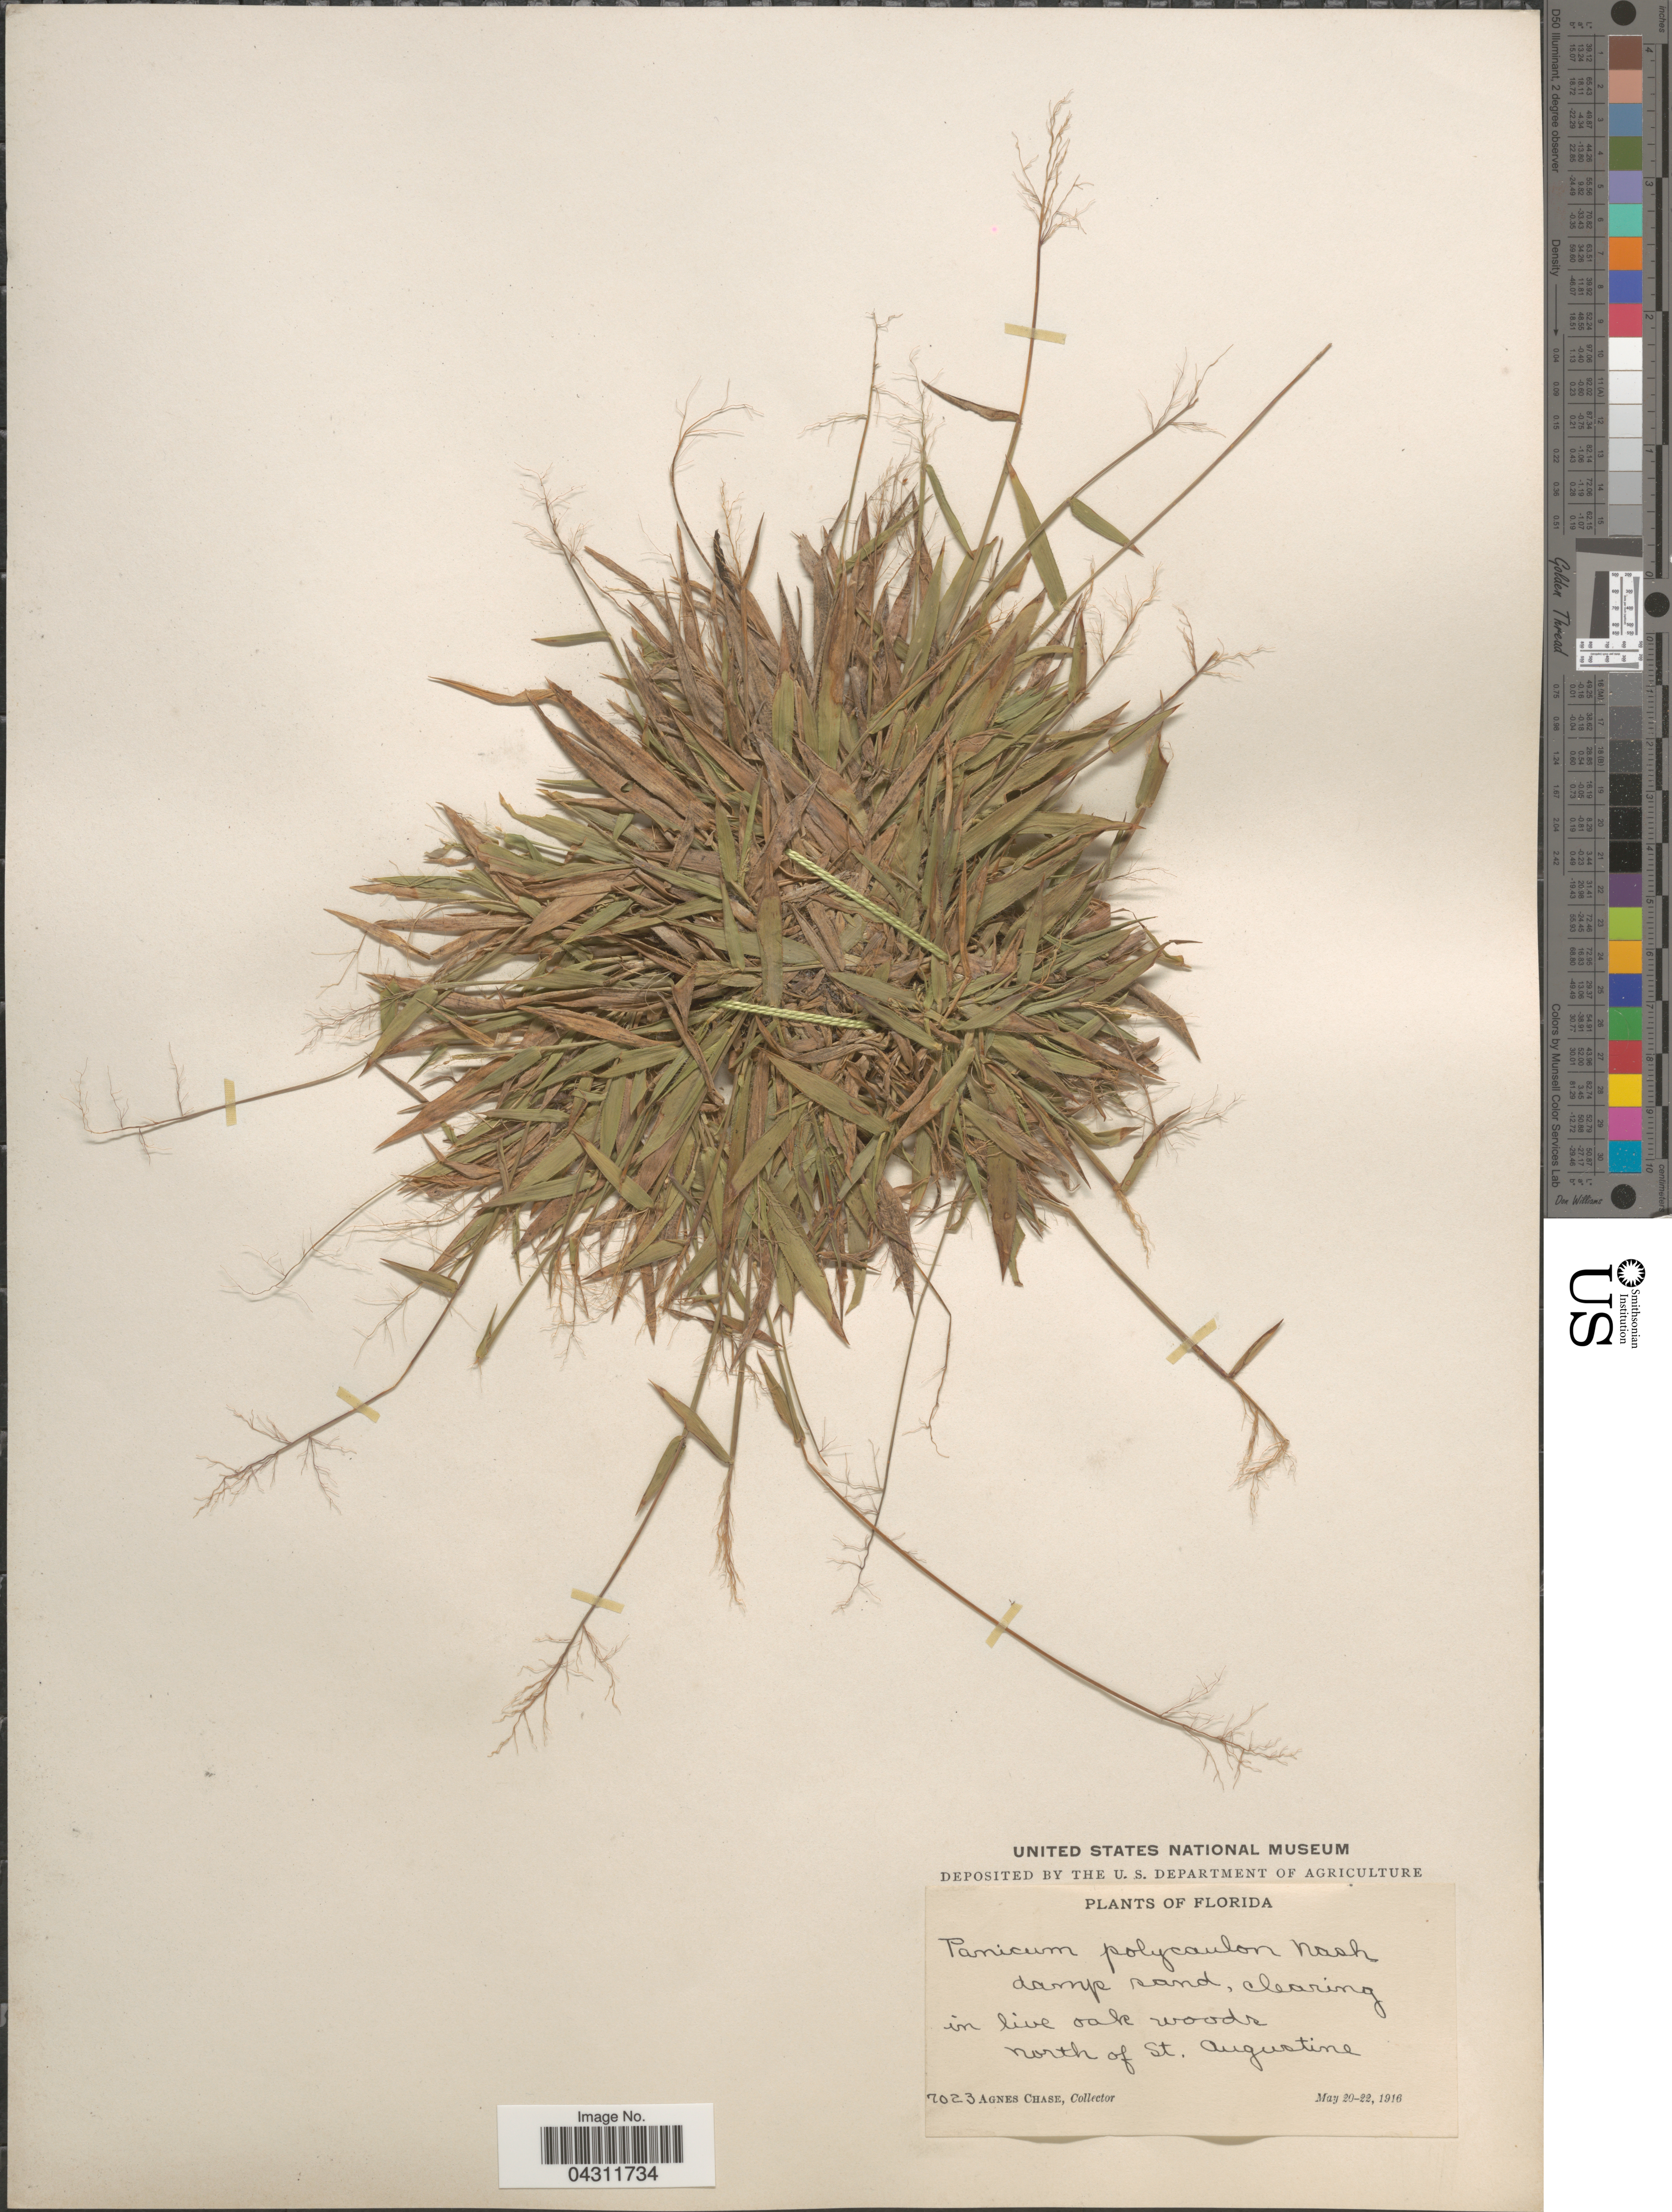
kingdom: Plantae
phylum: Tracheophyta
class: Liliopsida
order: Poales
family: Poaceae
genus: Dichanthelium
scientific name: Dichanthelium strigosum var. glabrescens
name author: (Griseb.) Freckmann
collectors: A. Chase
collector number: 7023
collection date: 1916-05-20/1916-05-22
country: United States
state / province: Florida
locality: Damp sand, clearing in live oak woods. North of St. Augustine.